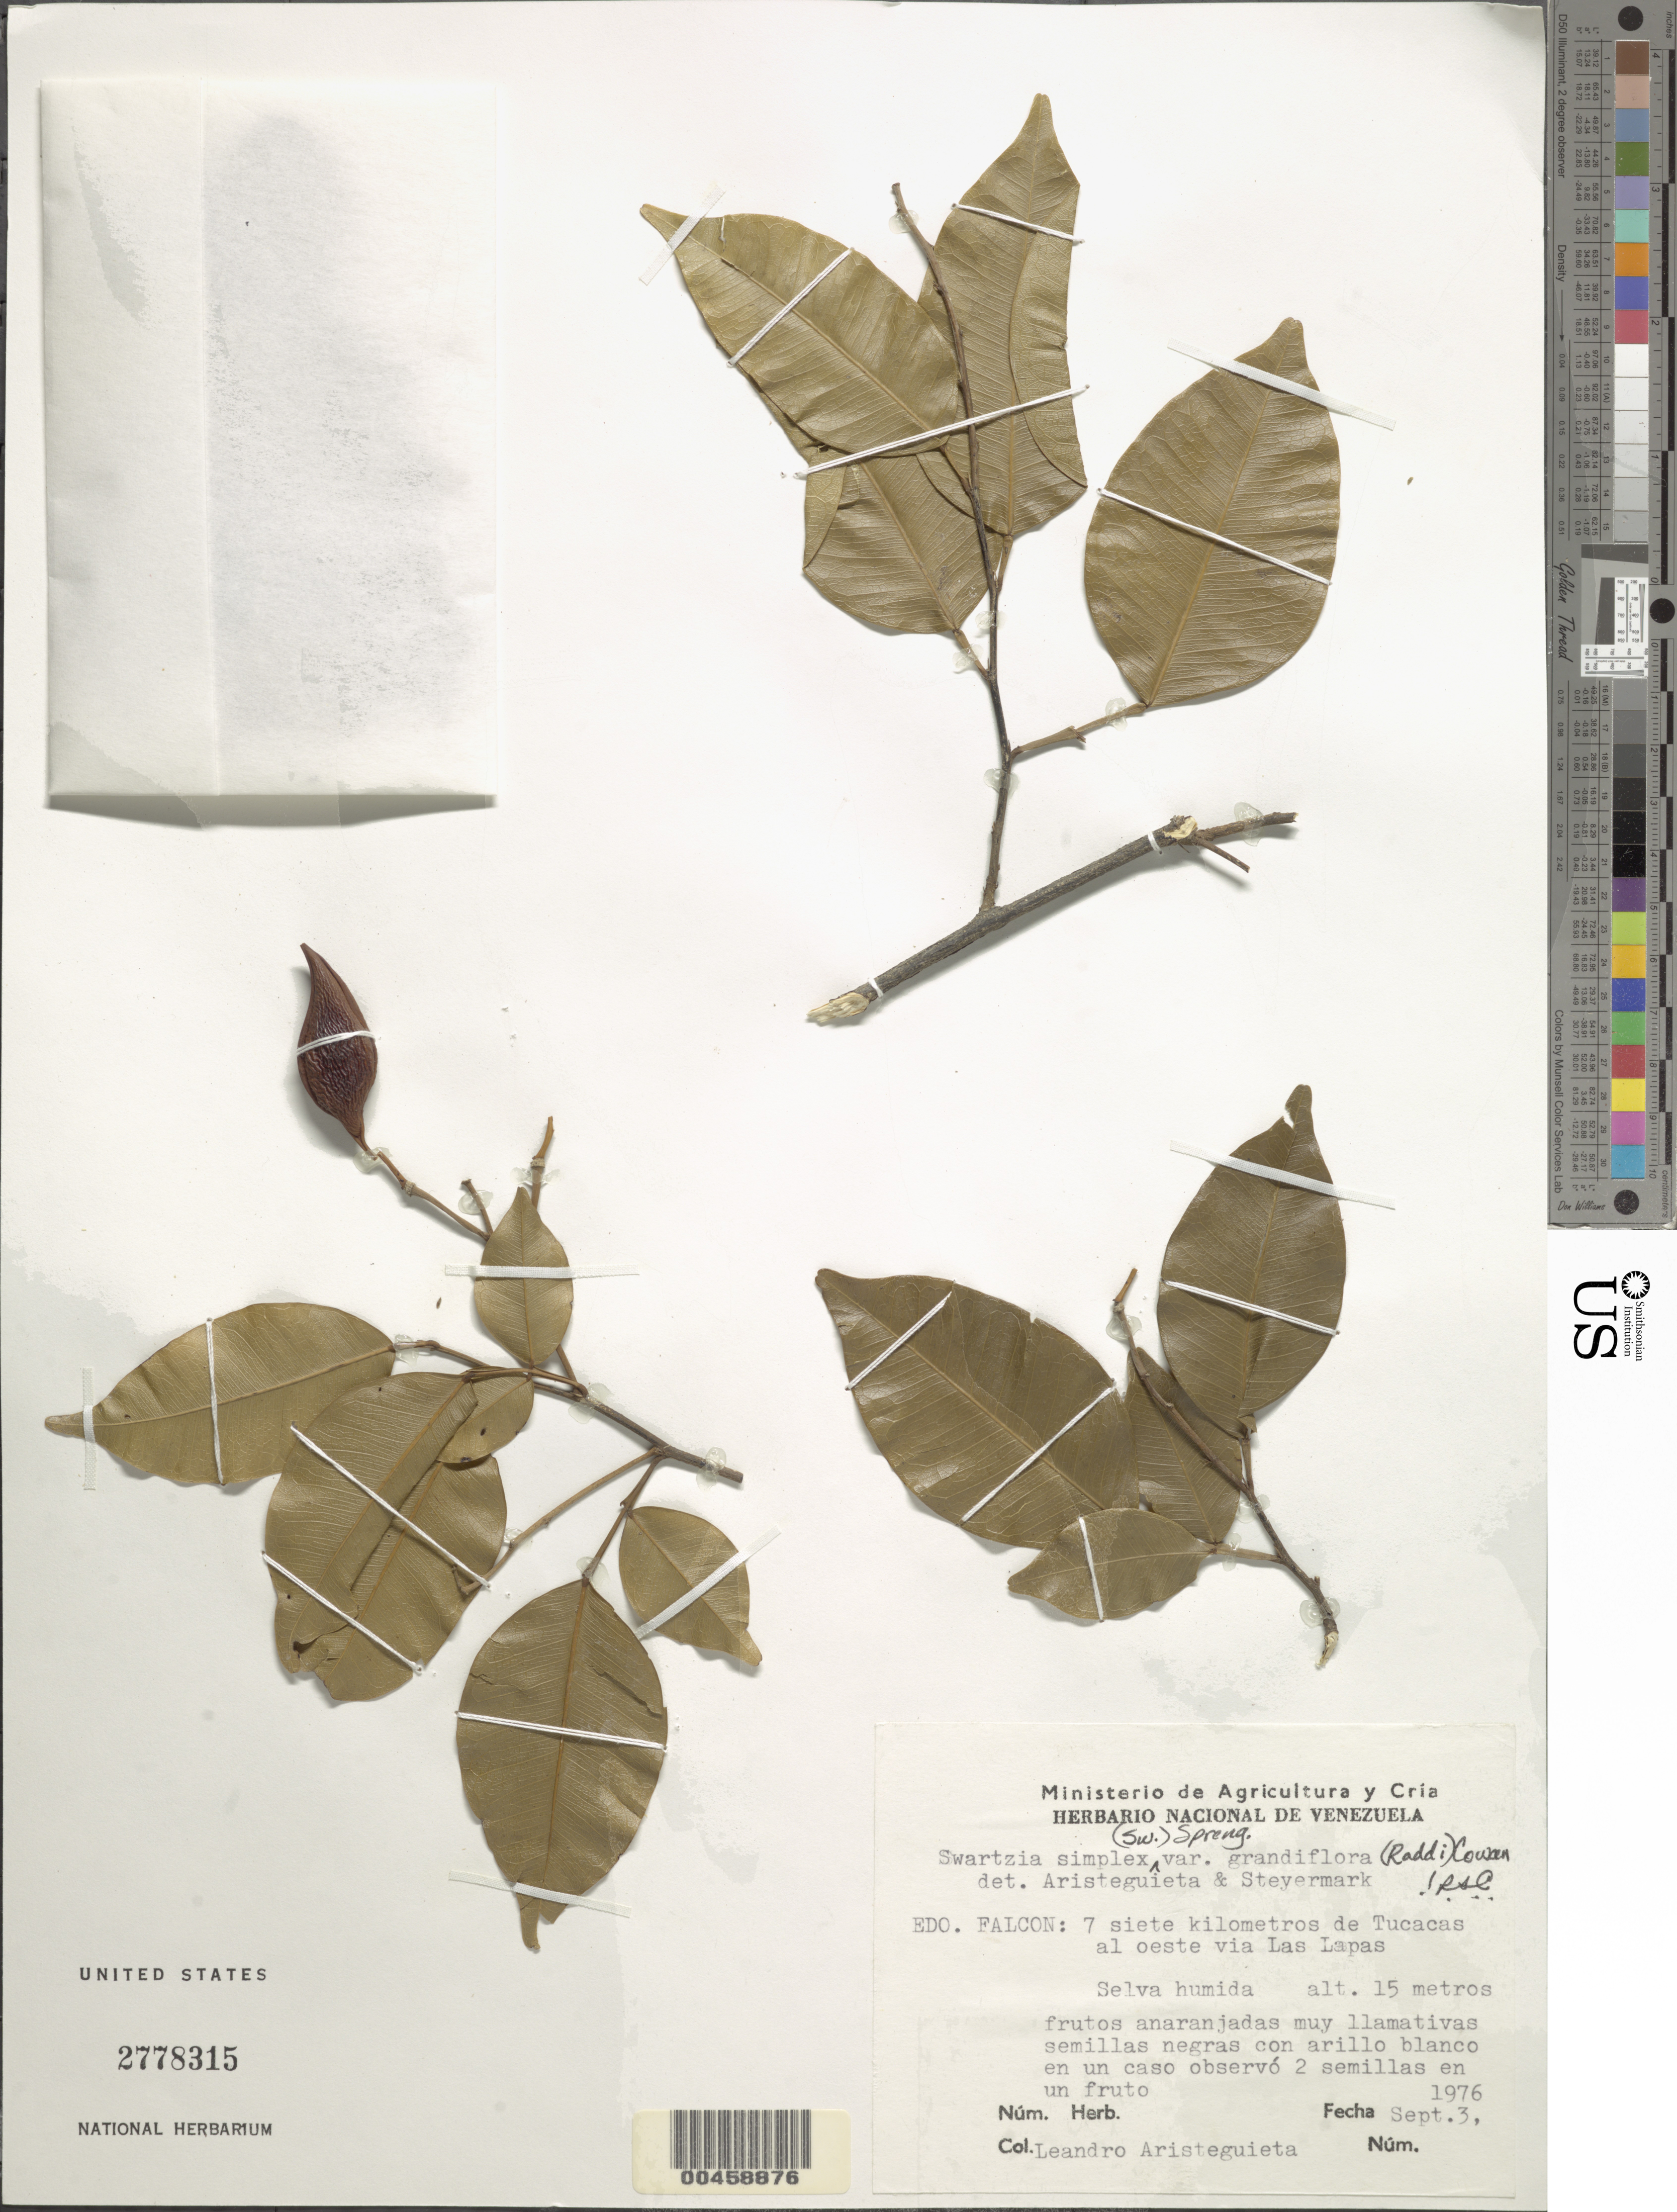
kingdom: Plantae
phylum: Tracheophyta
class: Magnoliopsida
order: Fabales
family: Fabaceae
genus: Swartzia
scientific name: Swartzia simplex var. grandiflora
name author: (Raddi) R.S. Cowan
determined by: Cowan, R. S.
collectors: L. Aristeguieta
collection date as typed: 03 Sep 1976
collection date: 1976-09-03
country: Venezuela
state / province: Falcón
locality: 7 siete km de tucacas al oeste via las lapas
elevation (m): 15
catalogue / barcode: US 2778315